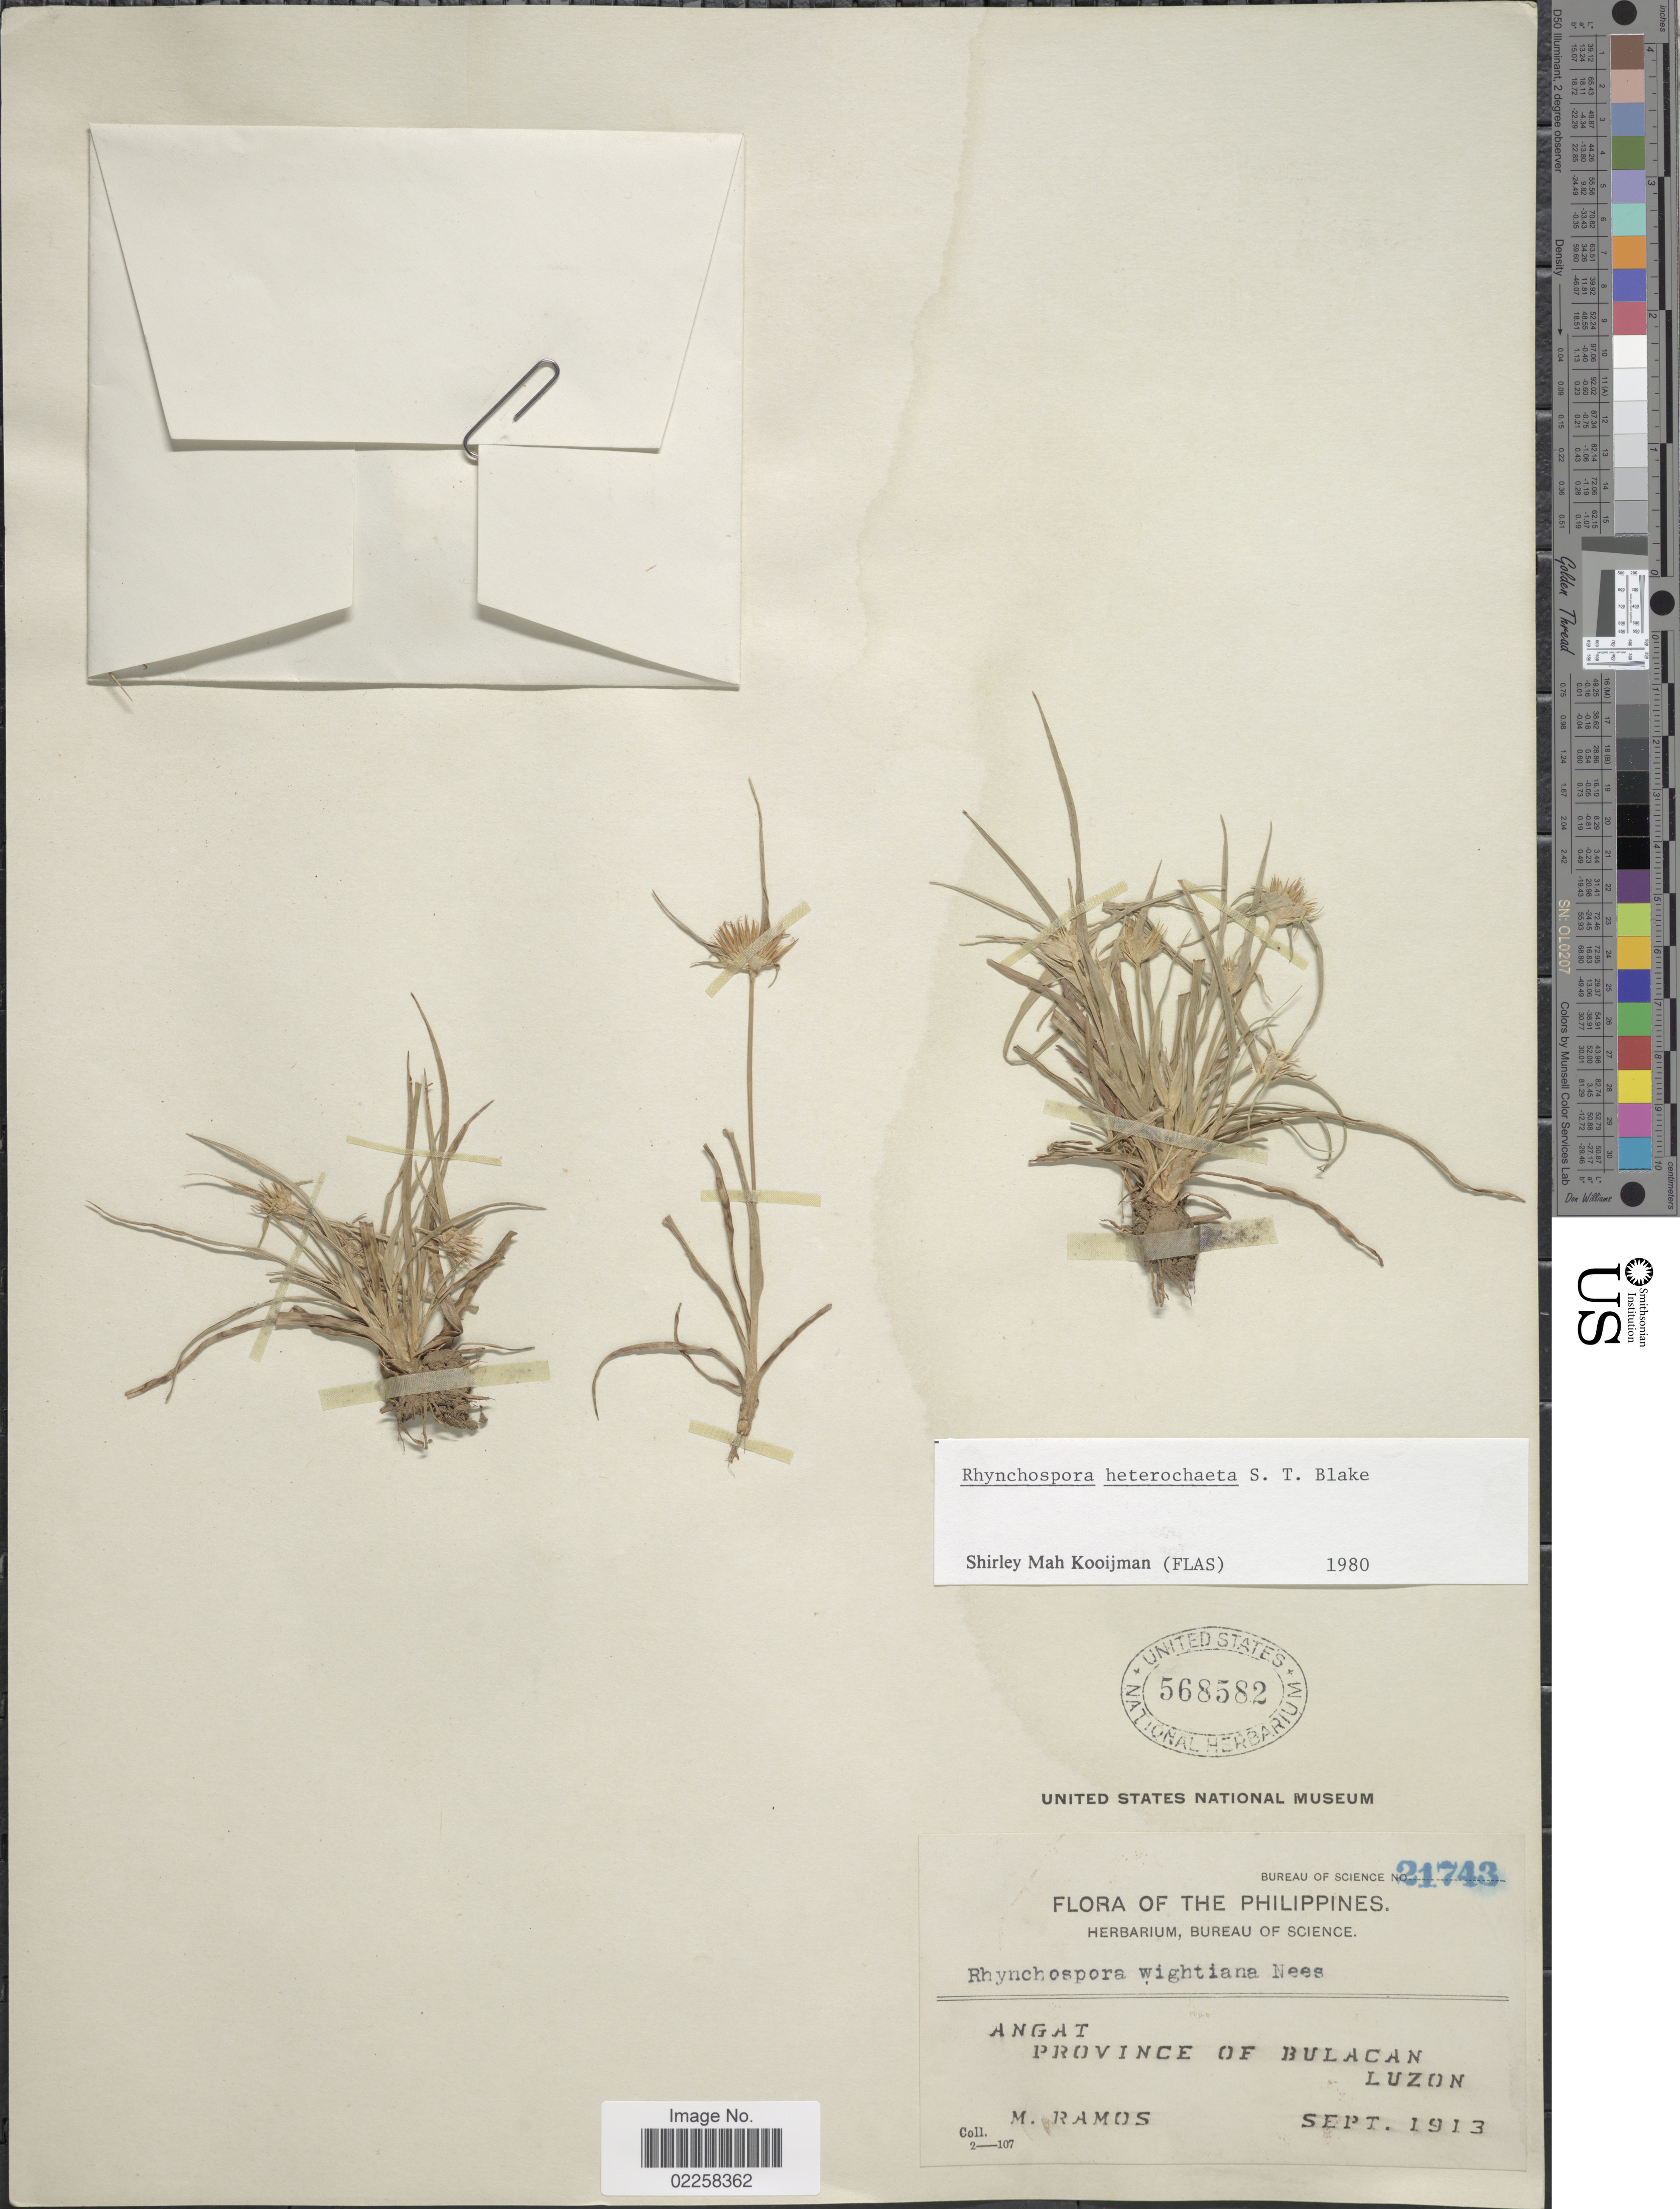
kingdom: Plantae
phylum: Tracheophyta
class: Liliopsida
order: Poales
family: Cyperaceae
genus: Rhynchospora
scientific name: Rhynchospora heterochaeta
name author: S.T. Blake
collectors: M. Ramos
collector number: Bureau of Science 21743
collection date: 1913-09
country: Philippines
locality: Angat, Province of Bulacan, Luzon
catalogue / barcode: US 568582